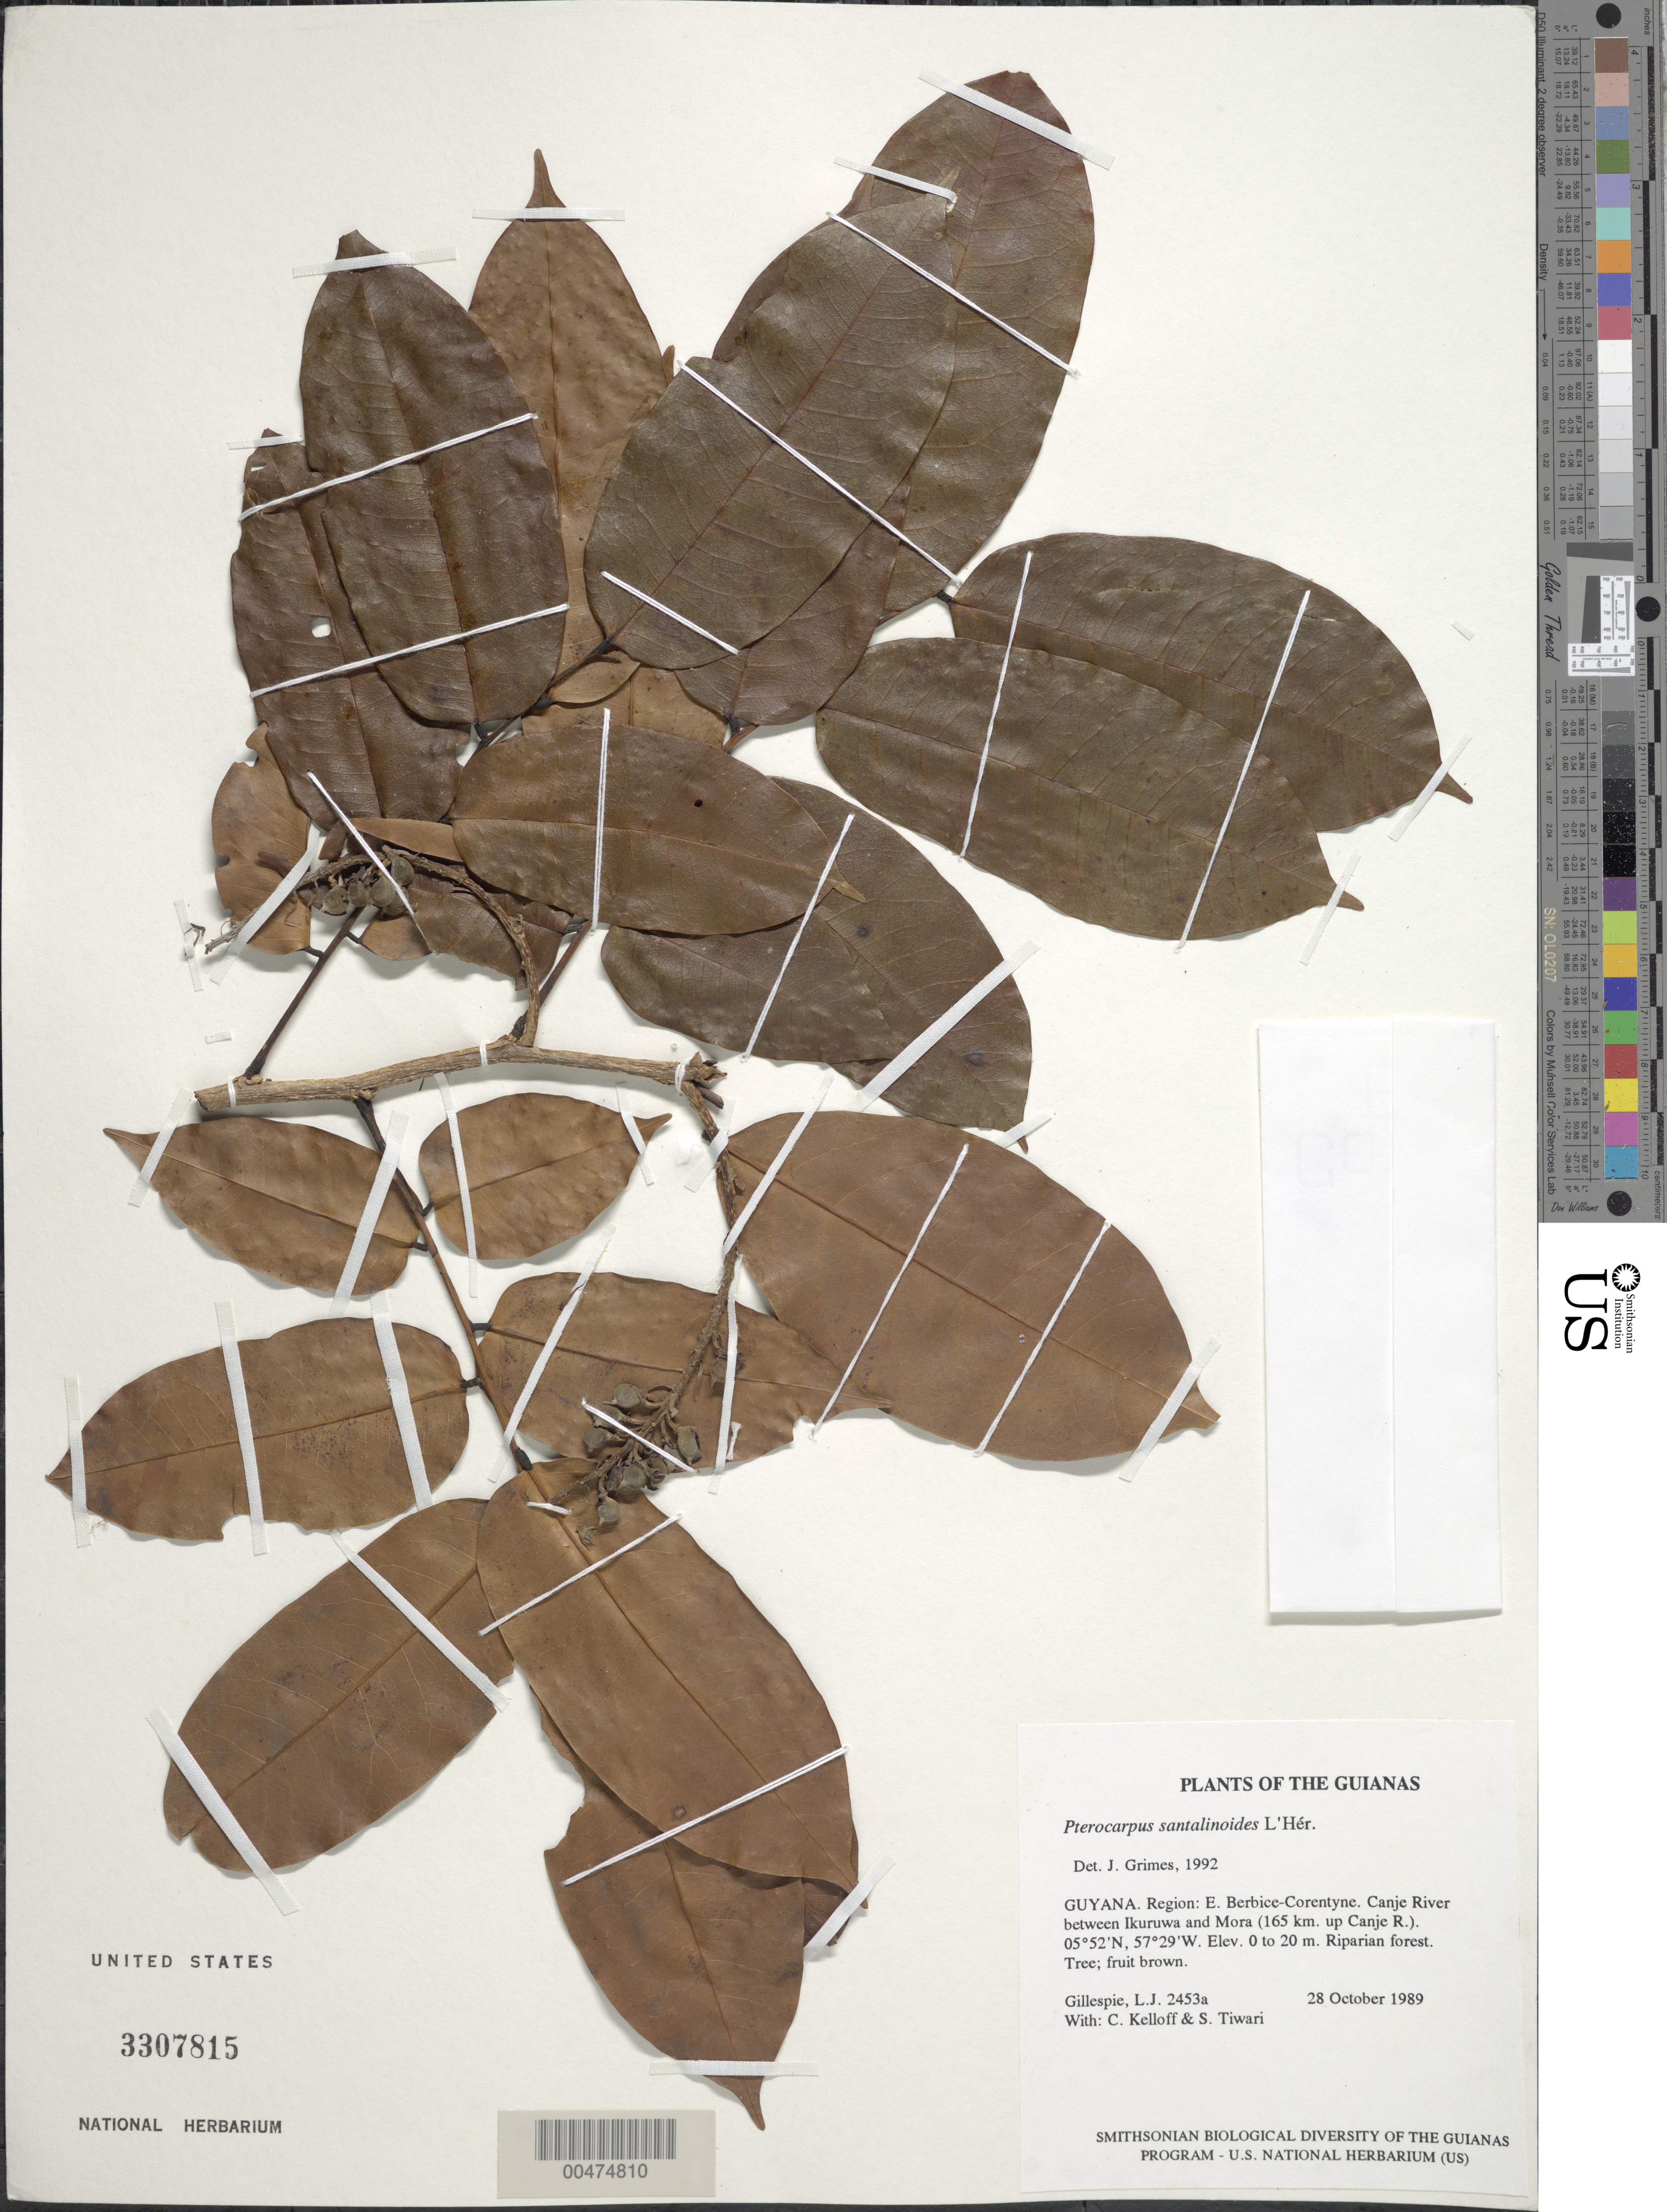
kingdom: Plantae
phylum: Tracheophyta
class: Magnoliopsida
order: Fabales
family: Fabaceae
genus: Pterocarpus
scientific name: Pterocarpus santalinoides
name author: L'Hér. ex DC.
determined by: Grimes, J.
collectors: L. J. Gillespie, C. L. Kelloff & S. Tiwari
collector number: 2453 a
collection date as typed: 28 October 1989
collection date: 1989-10-28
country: Guyana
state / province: E. Berbice-Corentyne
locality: Canje River between Ikuruwa and Mora (165 km. up Canje R.)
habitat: Riparian forest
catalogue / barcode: US 3307815